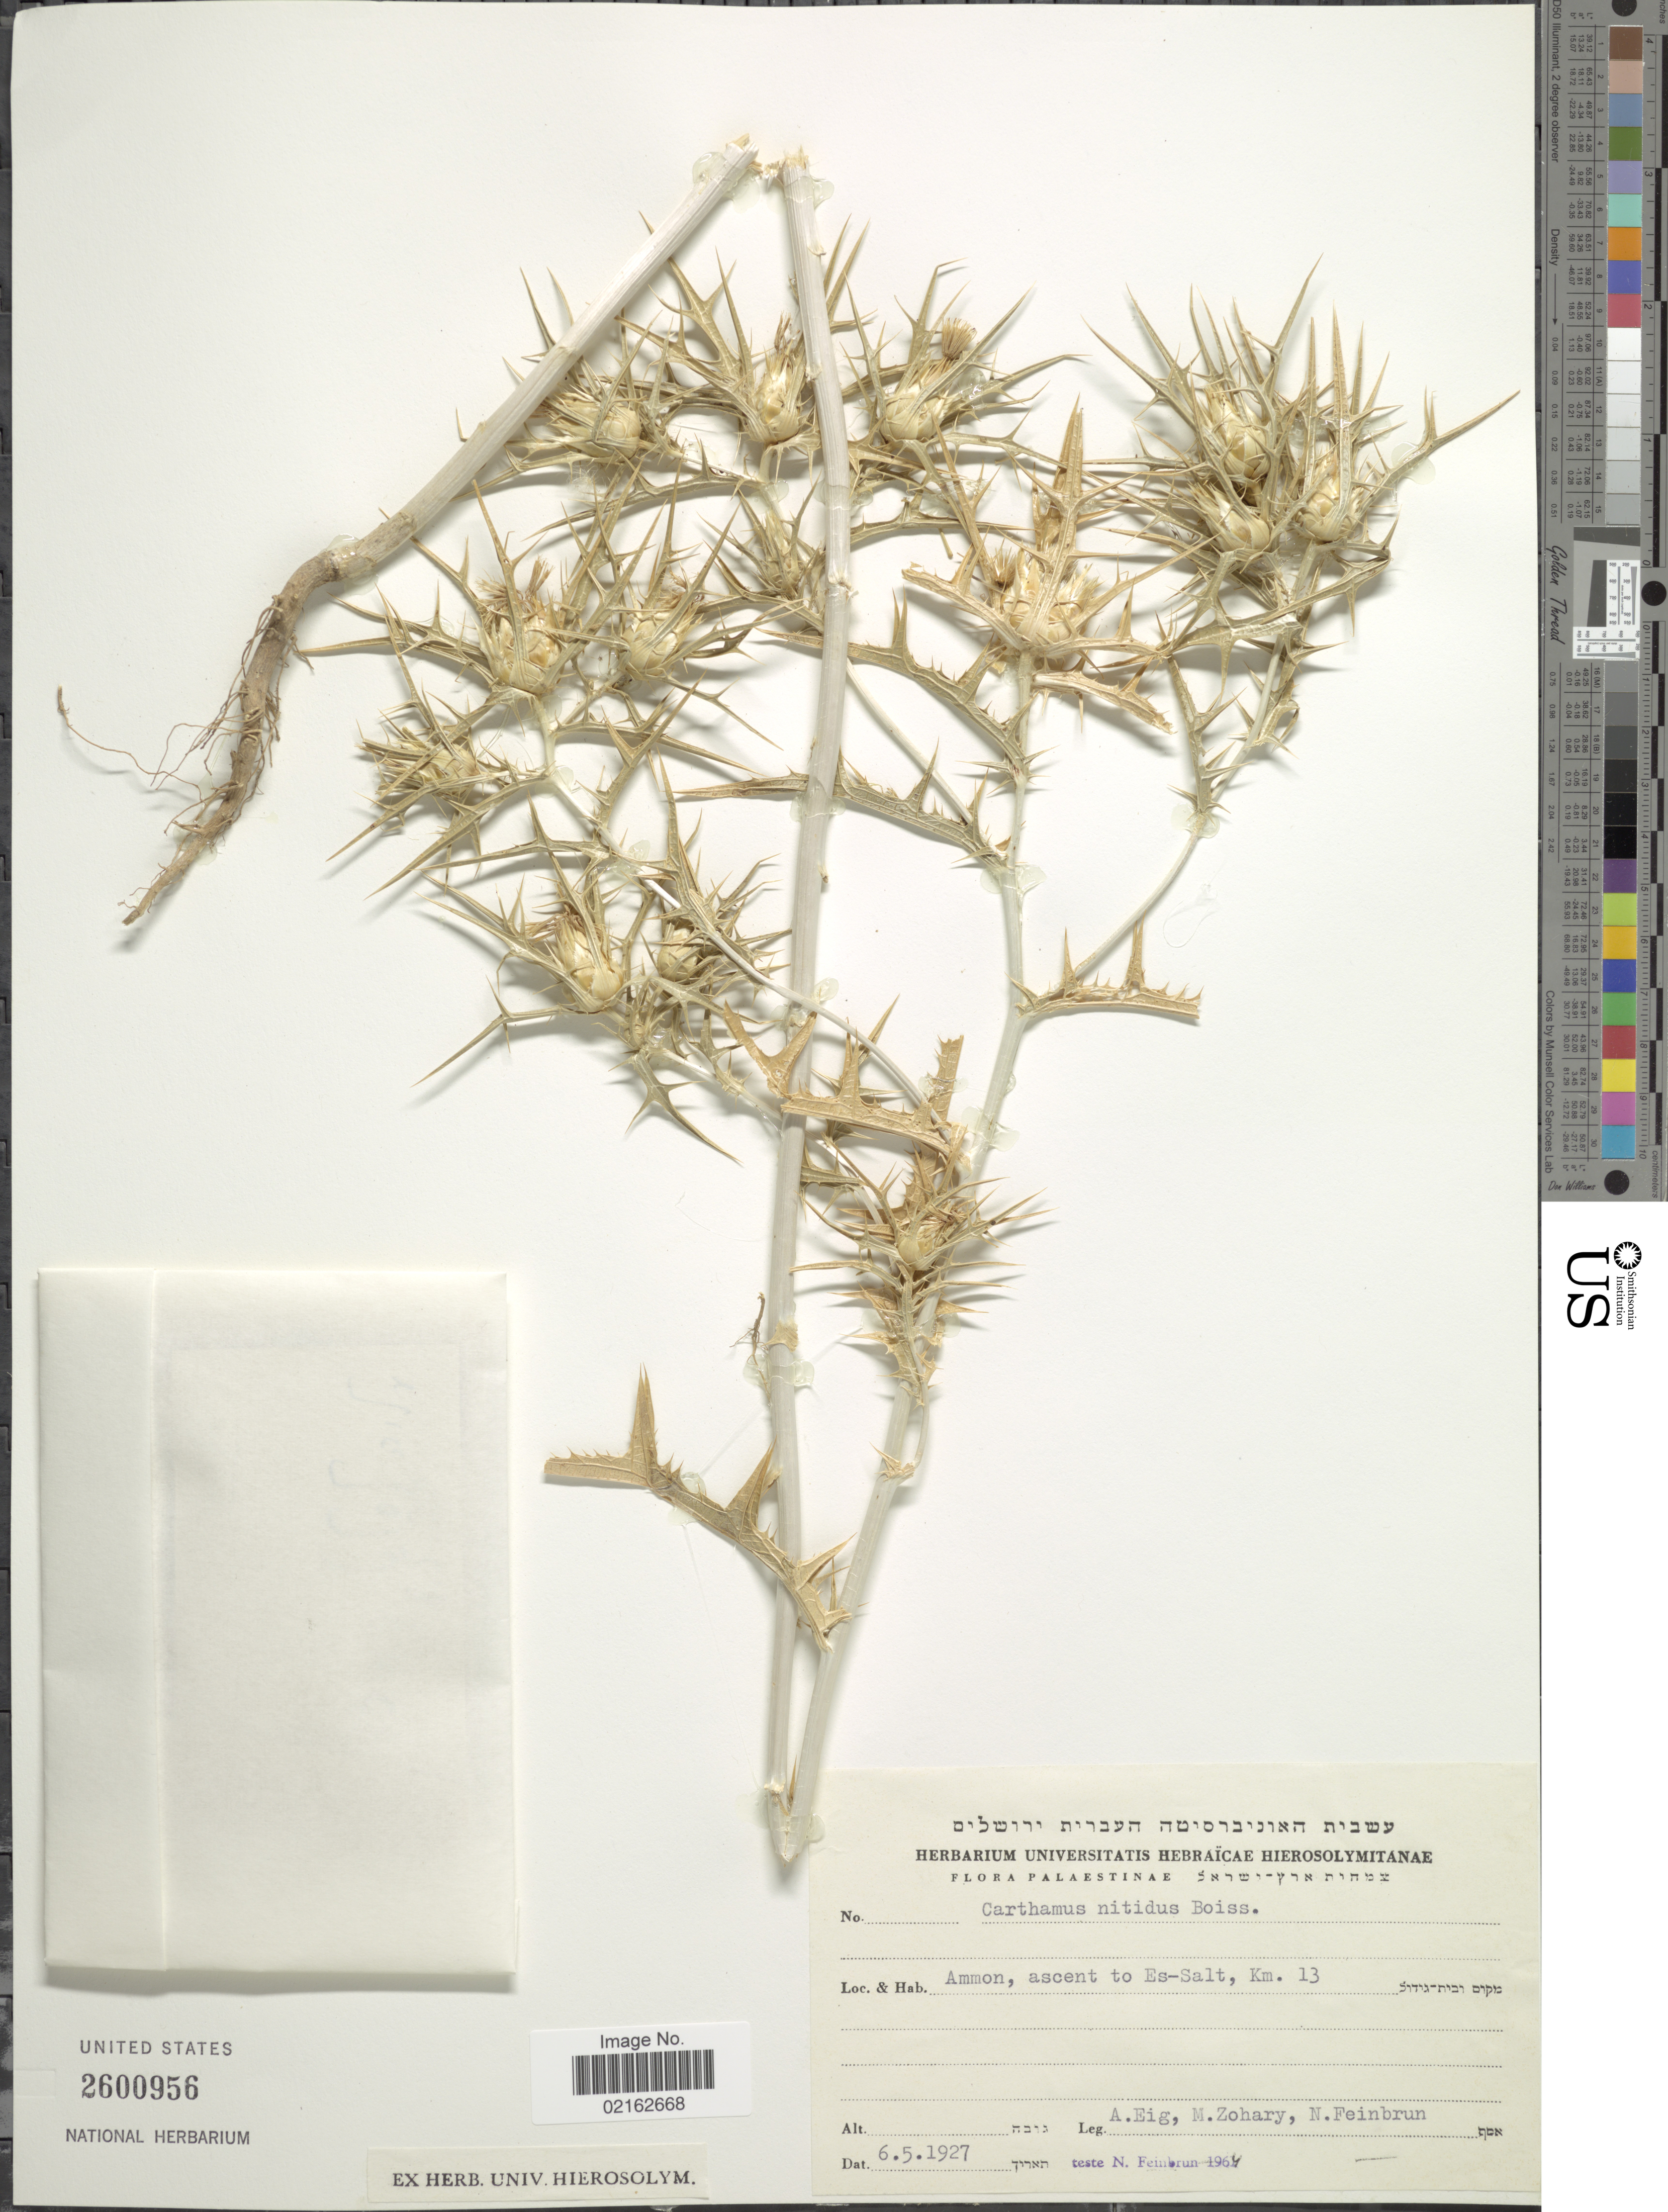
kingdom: Plantae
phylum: Tracheophyta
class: Magnoliopsida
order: Asterales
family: Asteraceae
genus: Carthamus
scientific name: Carthamus nitidus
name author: Boiss.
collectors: A. Eig, M. Zohary & N. Feinbrun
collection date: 1927-05-06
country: Israel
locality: Palaestinae, Ammon, ascent to Es-Salt, Km 13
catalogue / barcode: US 2600956